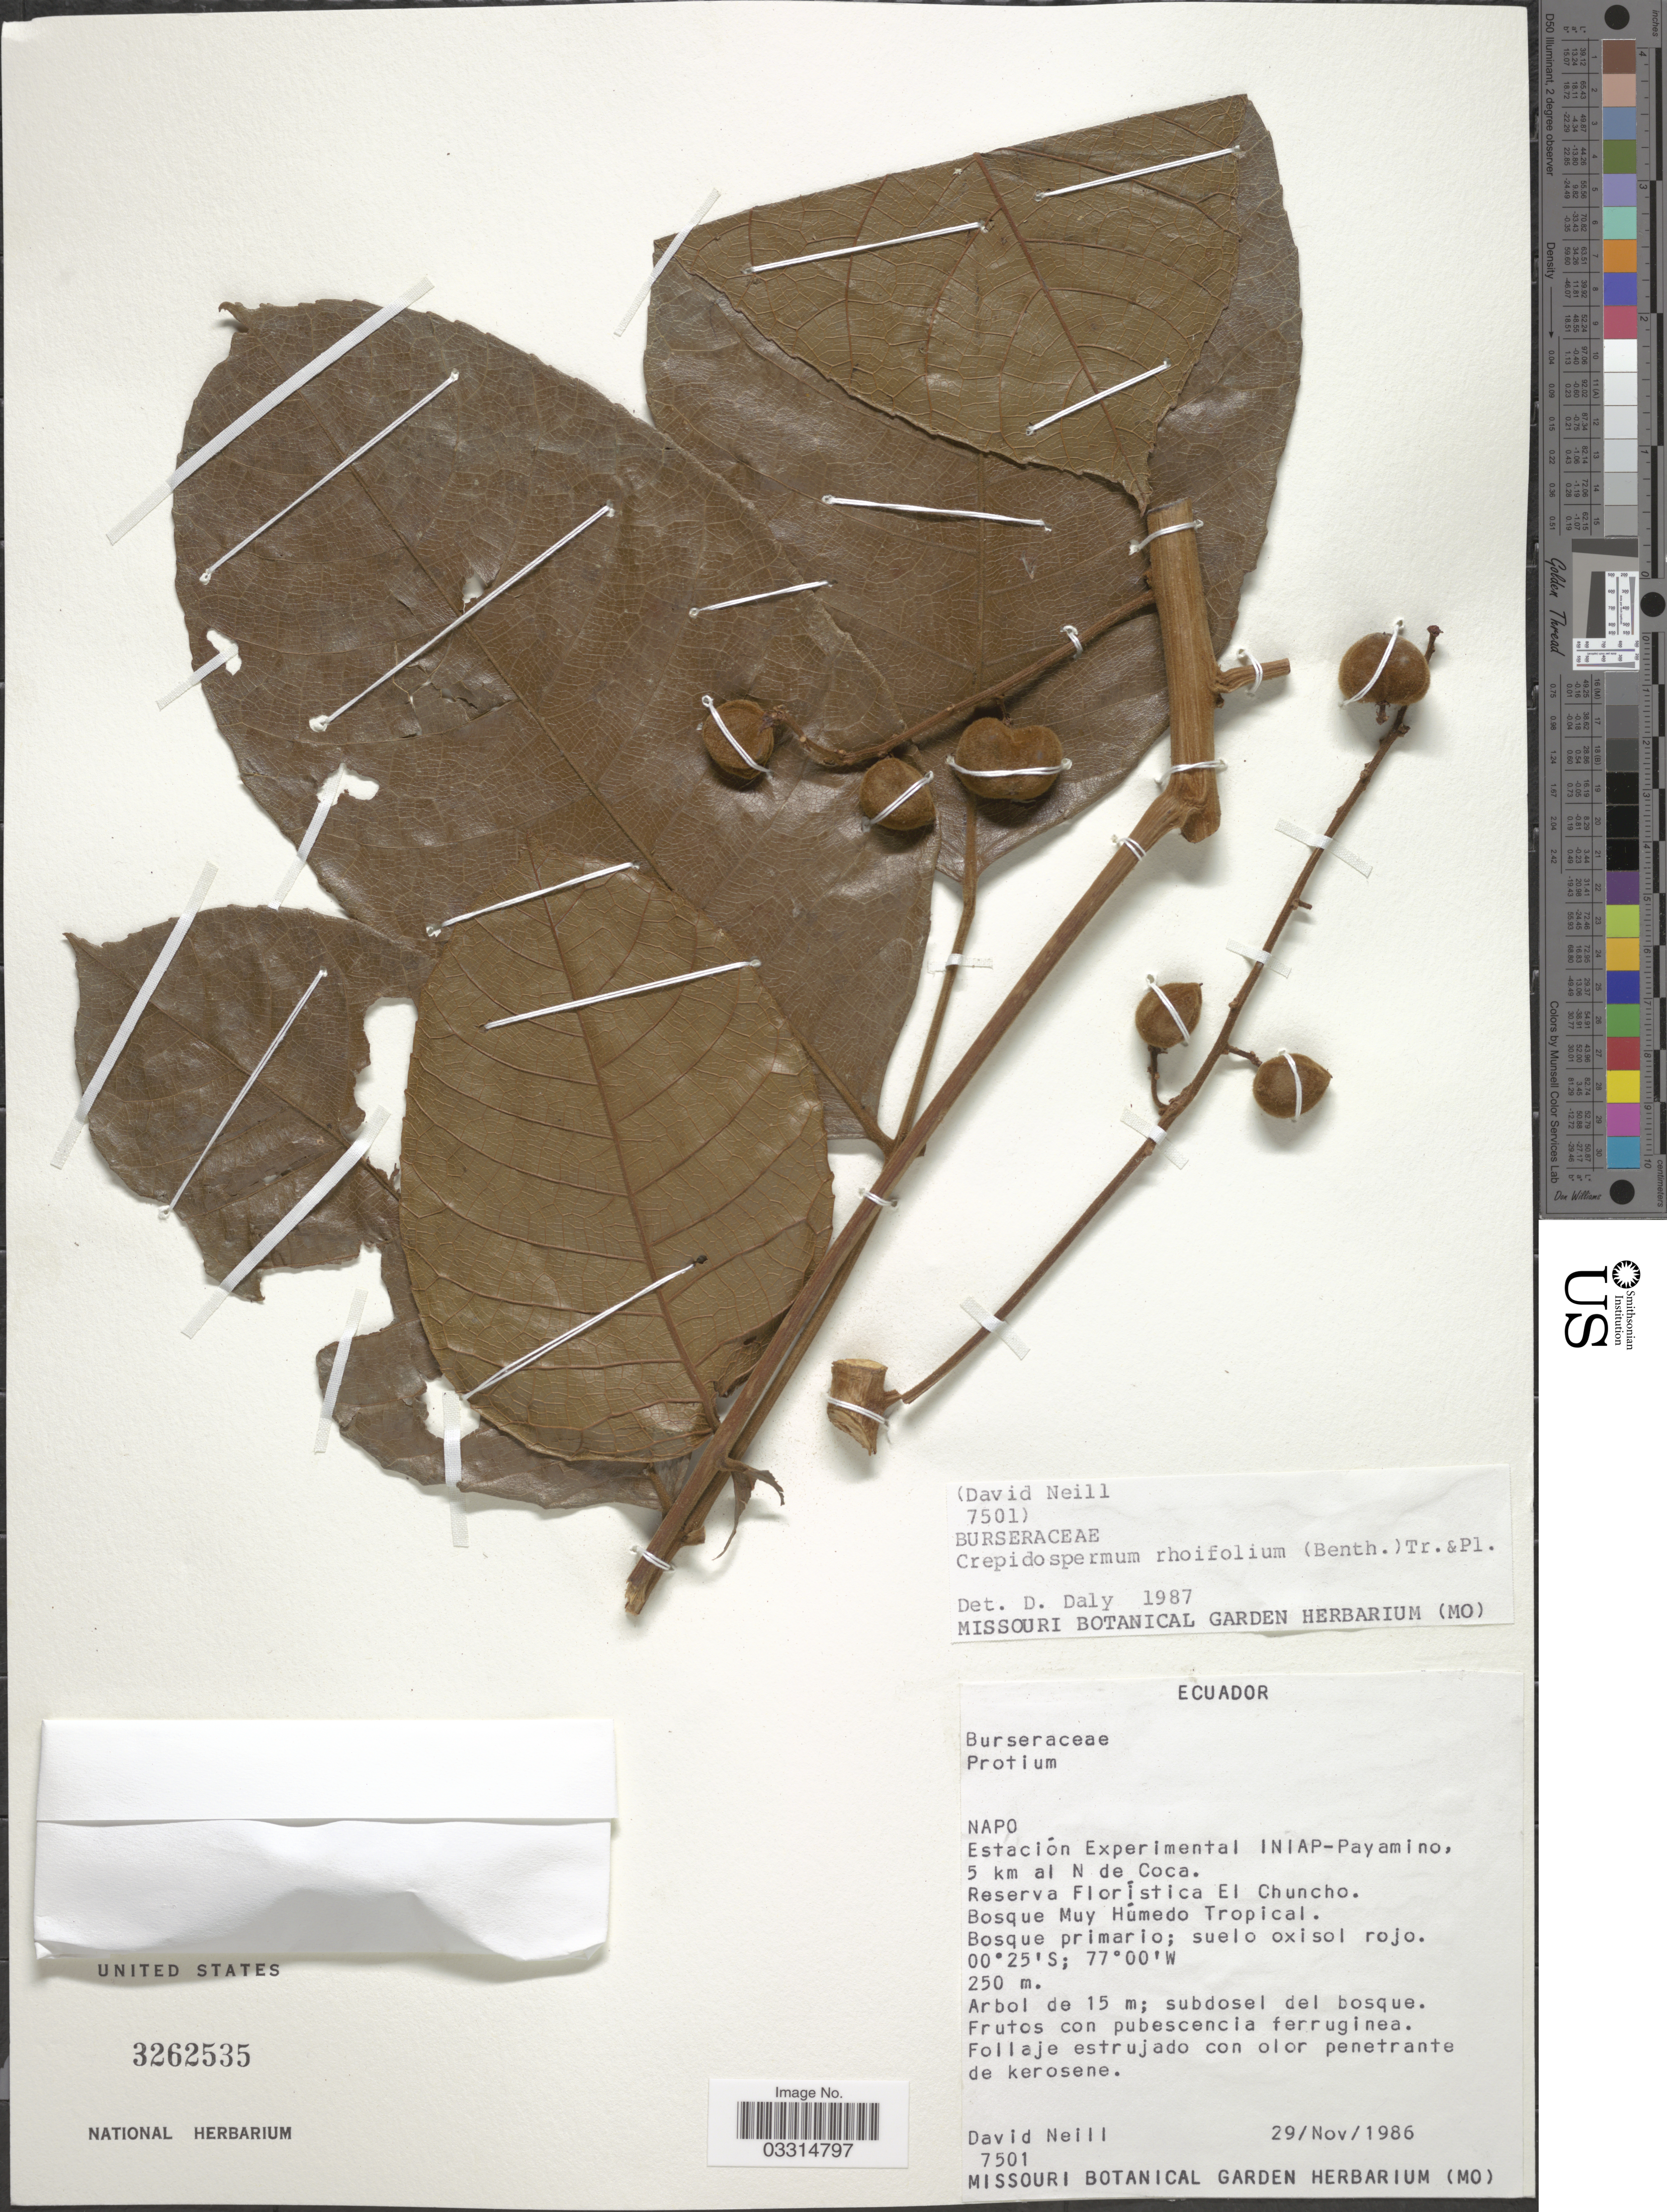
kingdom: Plantae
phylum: Tracheophyta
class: Magnoliopsida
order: Sapindales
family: Burseraceae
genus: Protium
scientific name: Protium rhoifolium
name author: (Benth.) Byng & Christenh.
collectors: D. Neill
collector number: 7501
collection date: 1986-11-29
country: Ecuador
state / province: Napo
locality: Estación Experimental INIAP-Payamino, 5 km al N de Coca. Reserva Florística El Chuncho. Bosque Muy Húmedo Tropical.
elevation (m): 250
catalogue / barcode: US 3262535